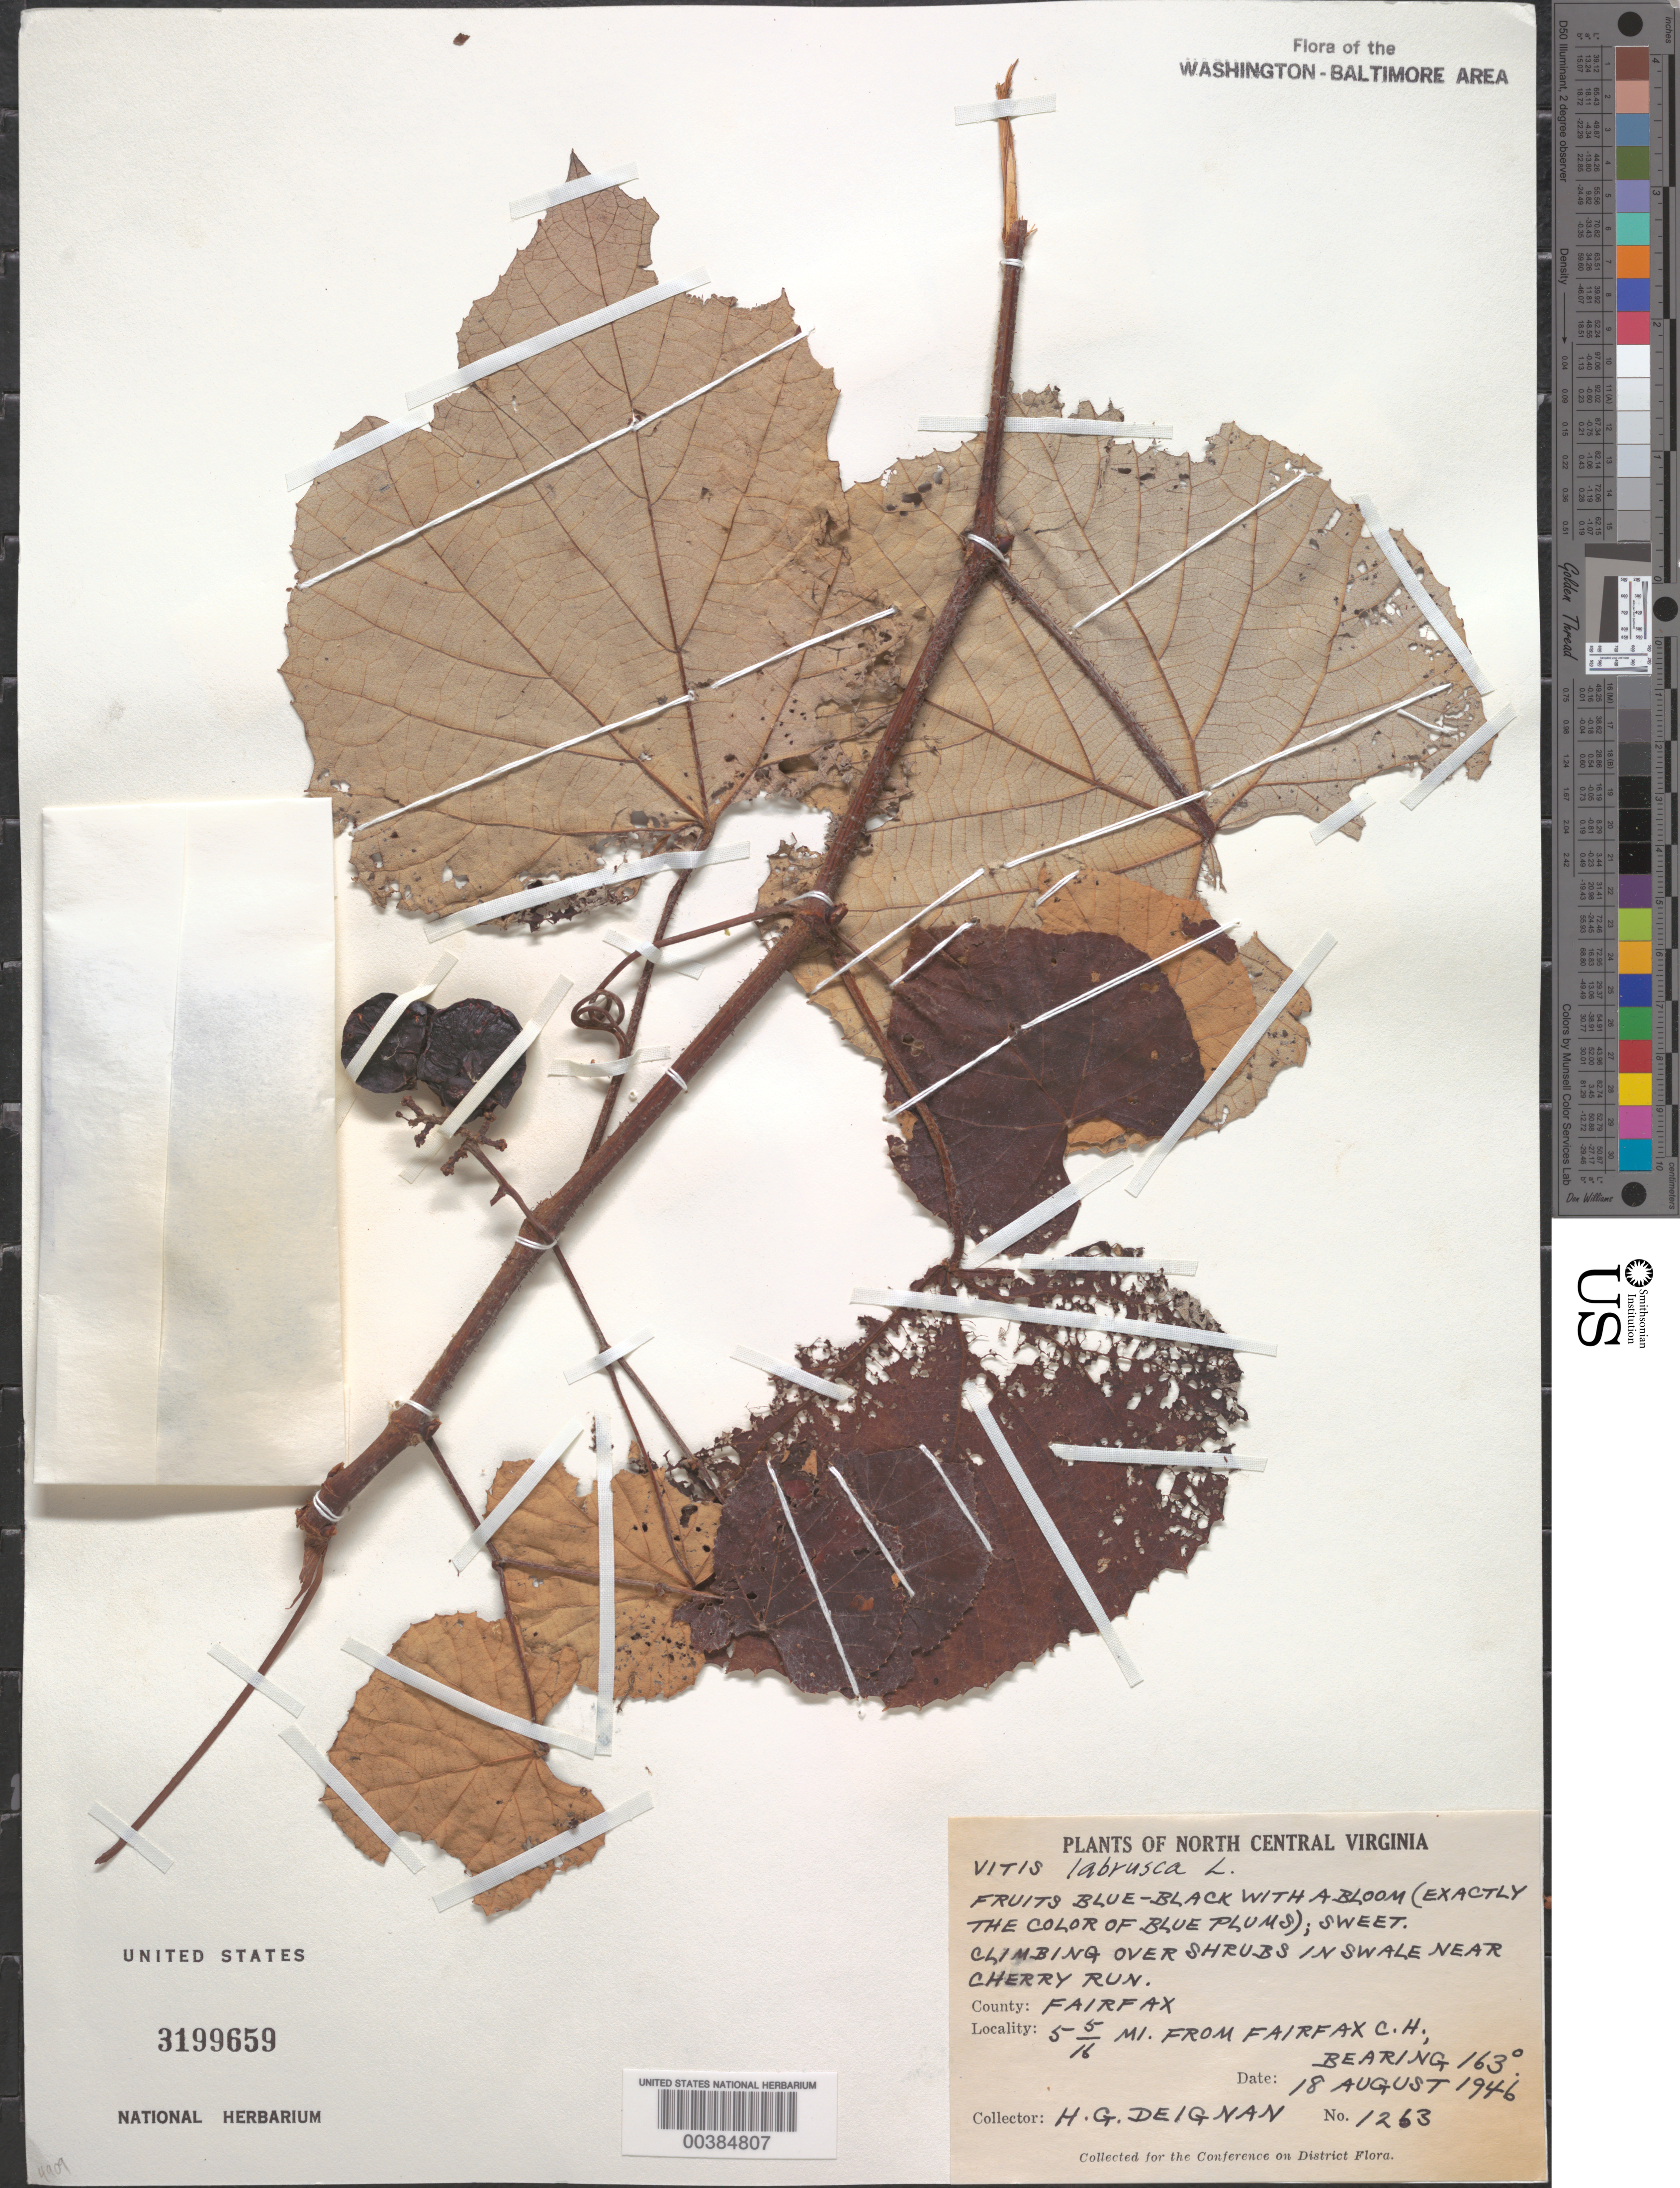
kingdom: Plantae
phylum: Tracheophyta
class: Magnoliopsida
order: Vitales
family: Vitaceae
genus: Vitis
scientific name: Vitis labrusca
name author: L.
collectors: H. Deignan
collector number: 1263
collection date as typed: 18 Aug 1946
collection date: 1946-08-18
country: United States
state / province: Virginia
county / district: Fairfax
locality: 5 5/16 M from Fairfax County Court House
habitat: Climbing over shrubs in swale near Cherry Run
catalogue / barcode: US 3199659